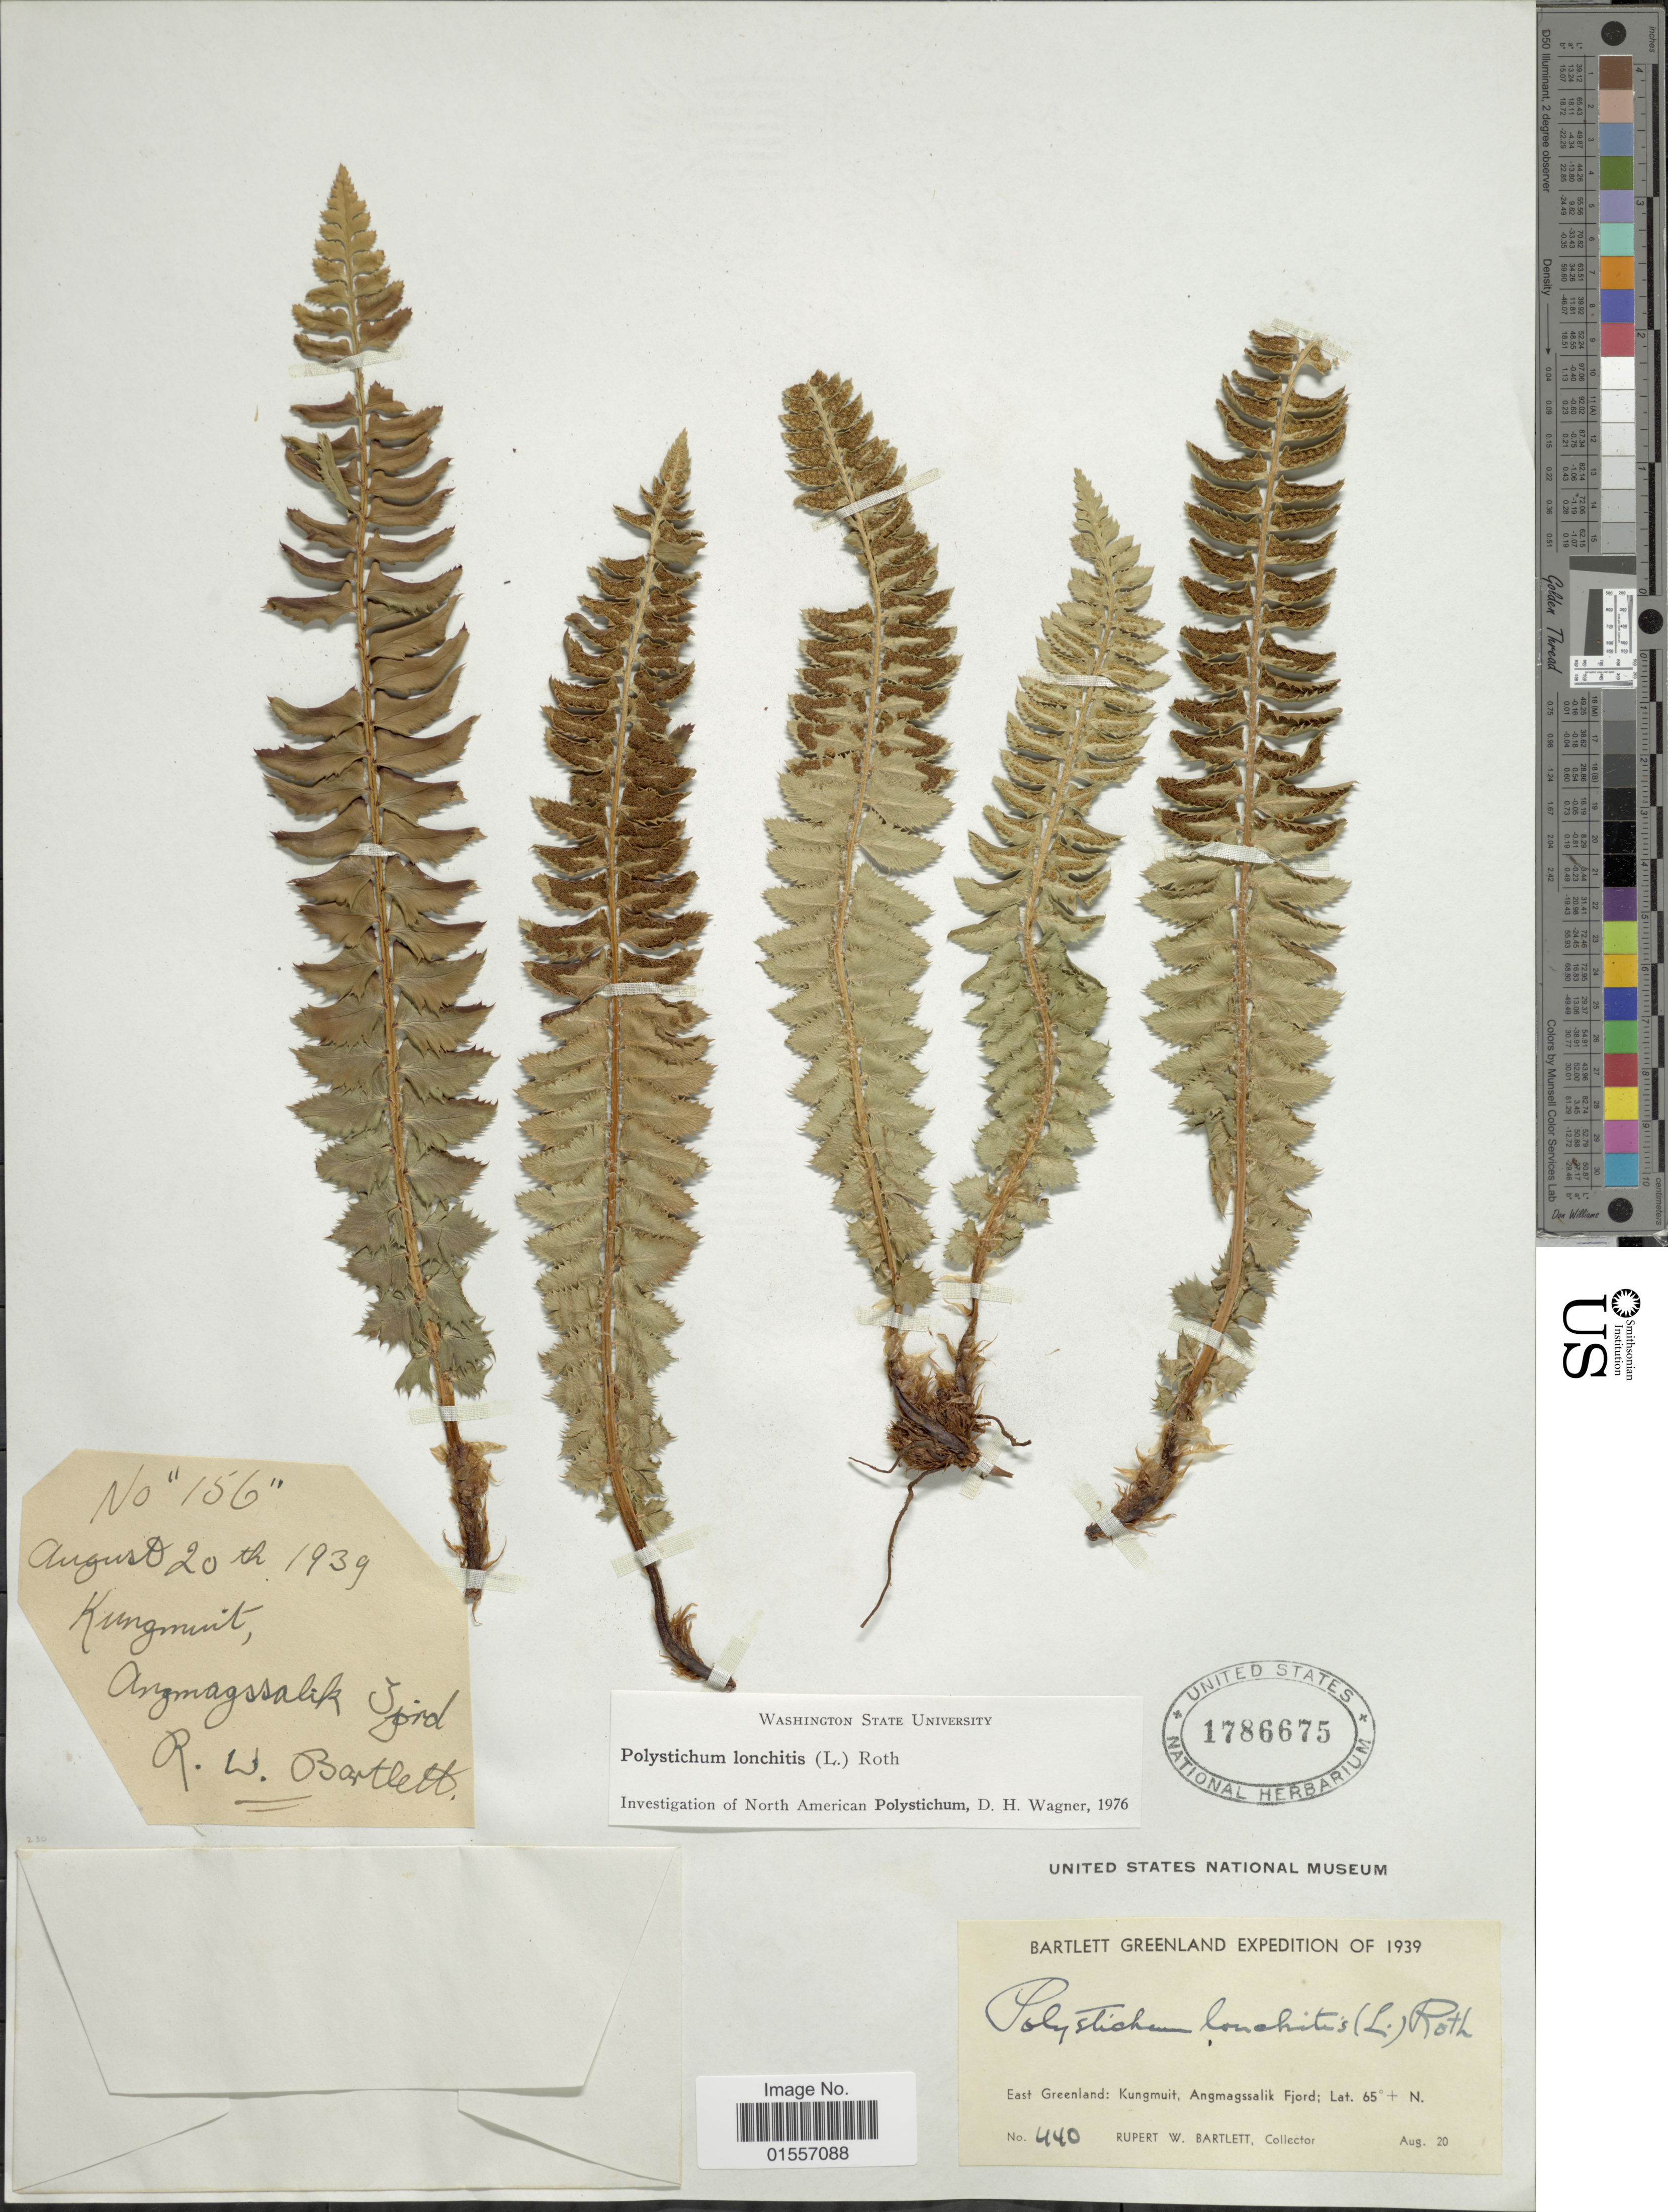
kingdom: Plantae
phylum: Tracheophyta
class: Polypodiopsida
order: Polypodiales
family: Dryopteridaceae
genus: Polystichum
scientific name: Polystichum lonchitis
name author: (Roth) L.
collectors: R. W. Bartlett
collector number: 440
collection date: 1939-08-20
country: Greenland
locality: East Greenland: Kungmuit, Angmagssalik Fjord.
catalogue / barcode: US 1786675